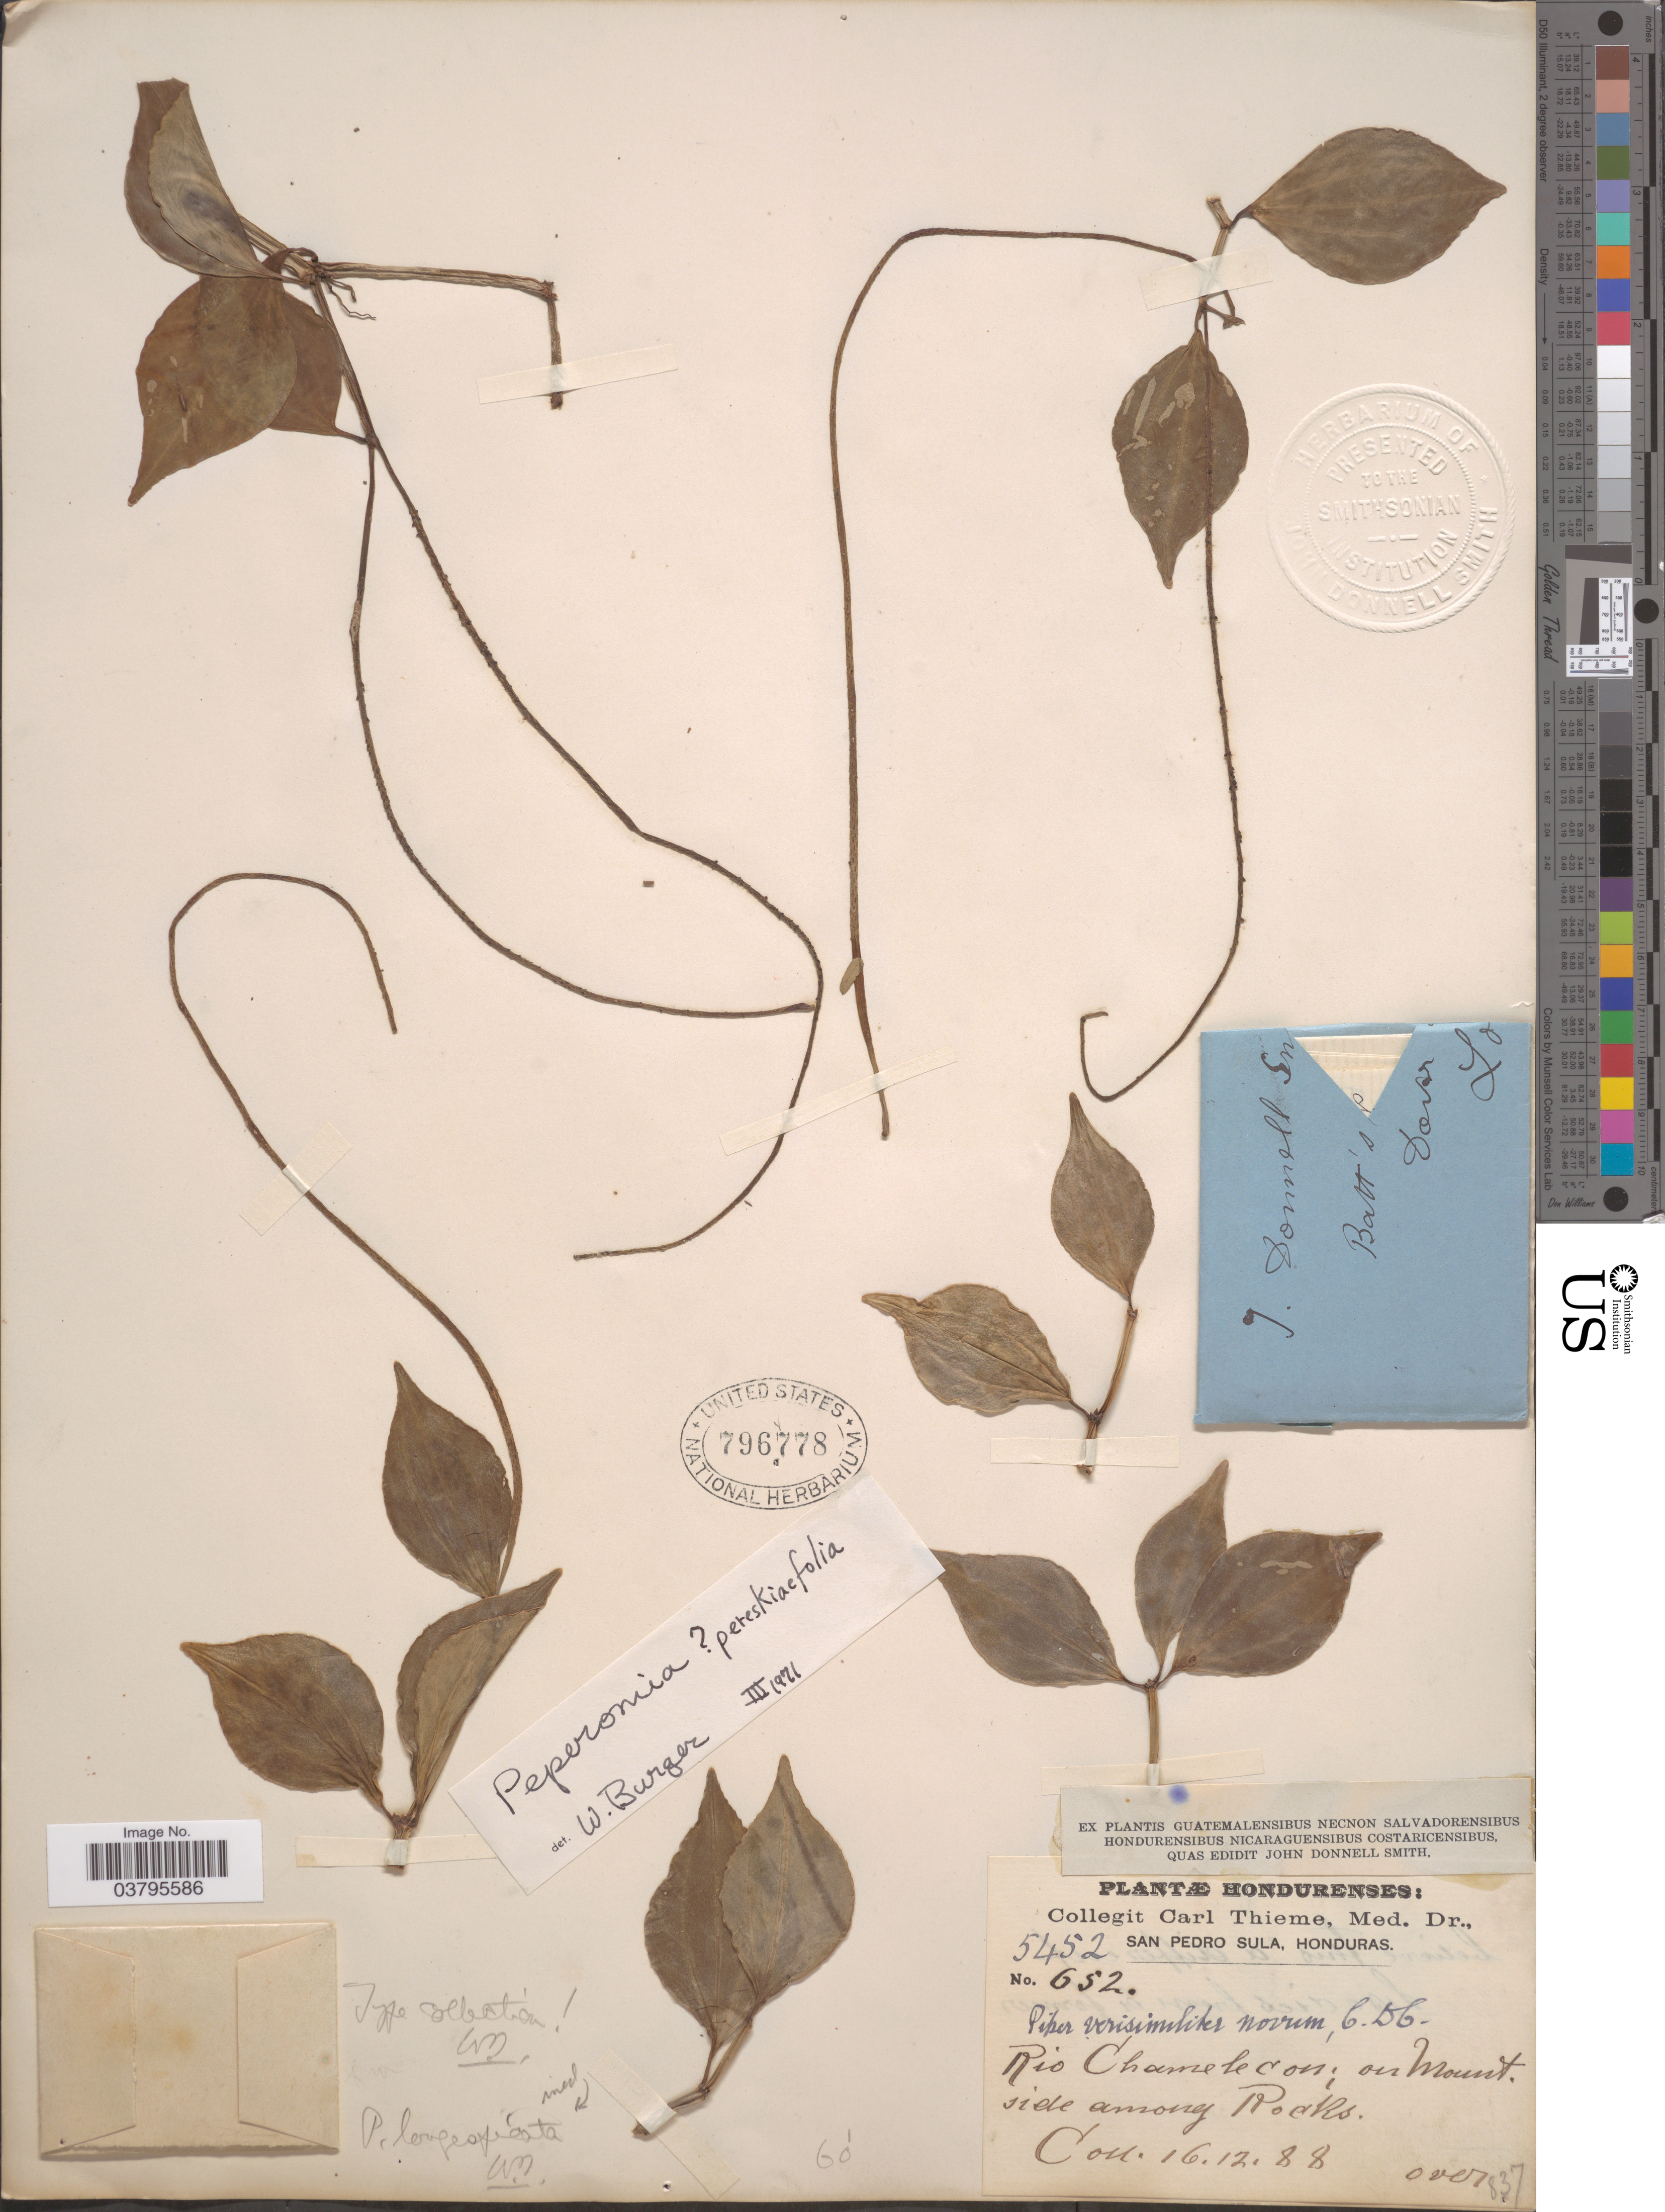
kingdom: Plantae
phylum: Tracheophyta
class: Magnoliopsida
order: Piperales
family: Piperaceae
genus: Peperomia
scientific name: Peperomia angustata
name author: Kunth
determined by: Jiménez, José Estaban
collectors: C. Thieme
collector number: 5452/652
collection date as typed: Transcribed d/m/y: 16/12/88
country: Honduras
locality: San Pedro Sula. Rio Chamelecon; on Mount side among Rocks.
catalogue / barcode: US 796778